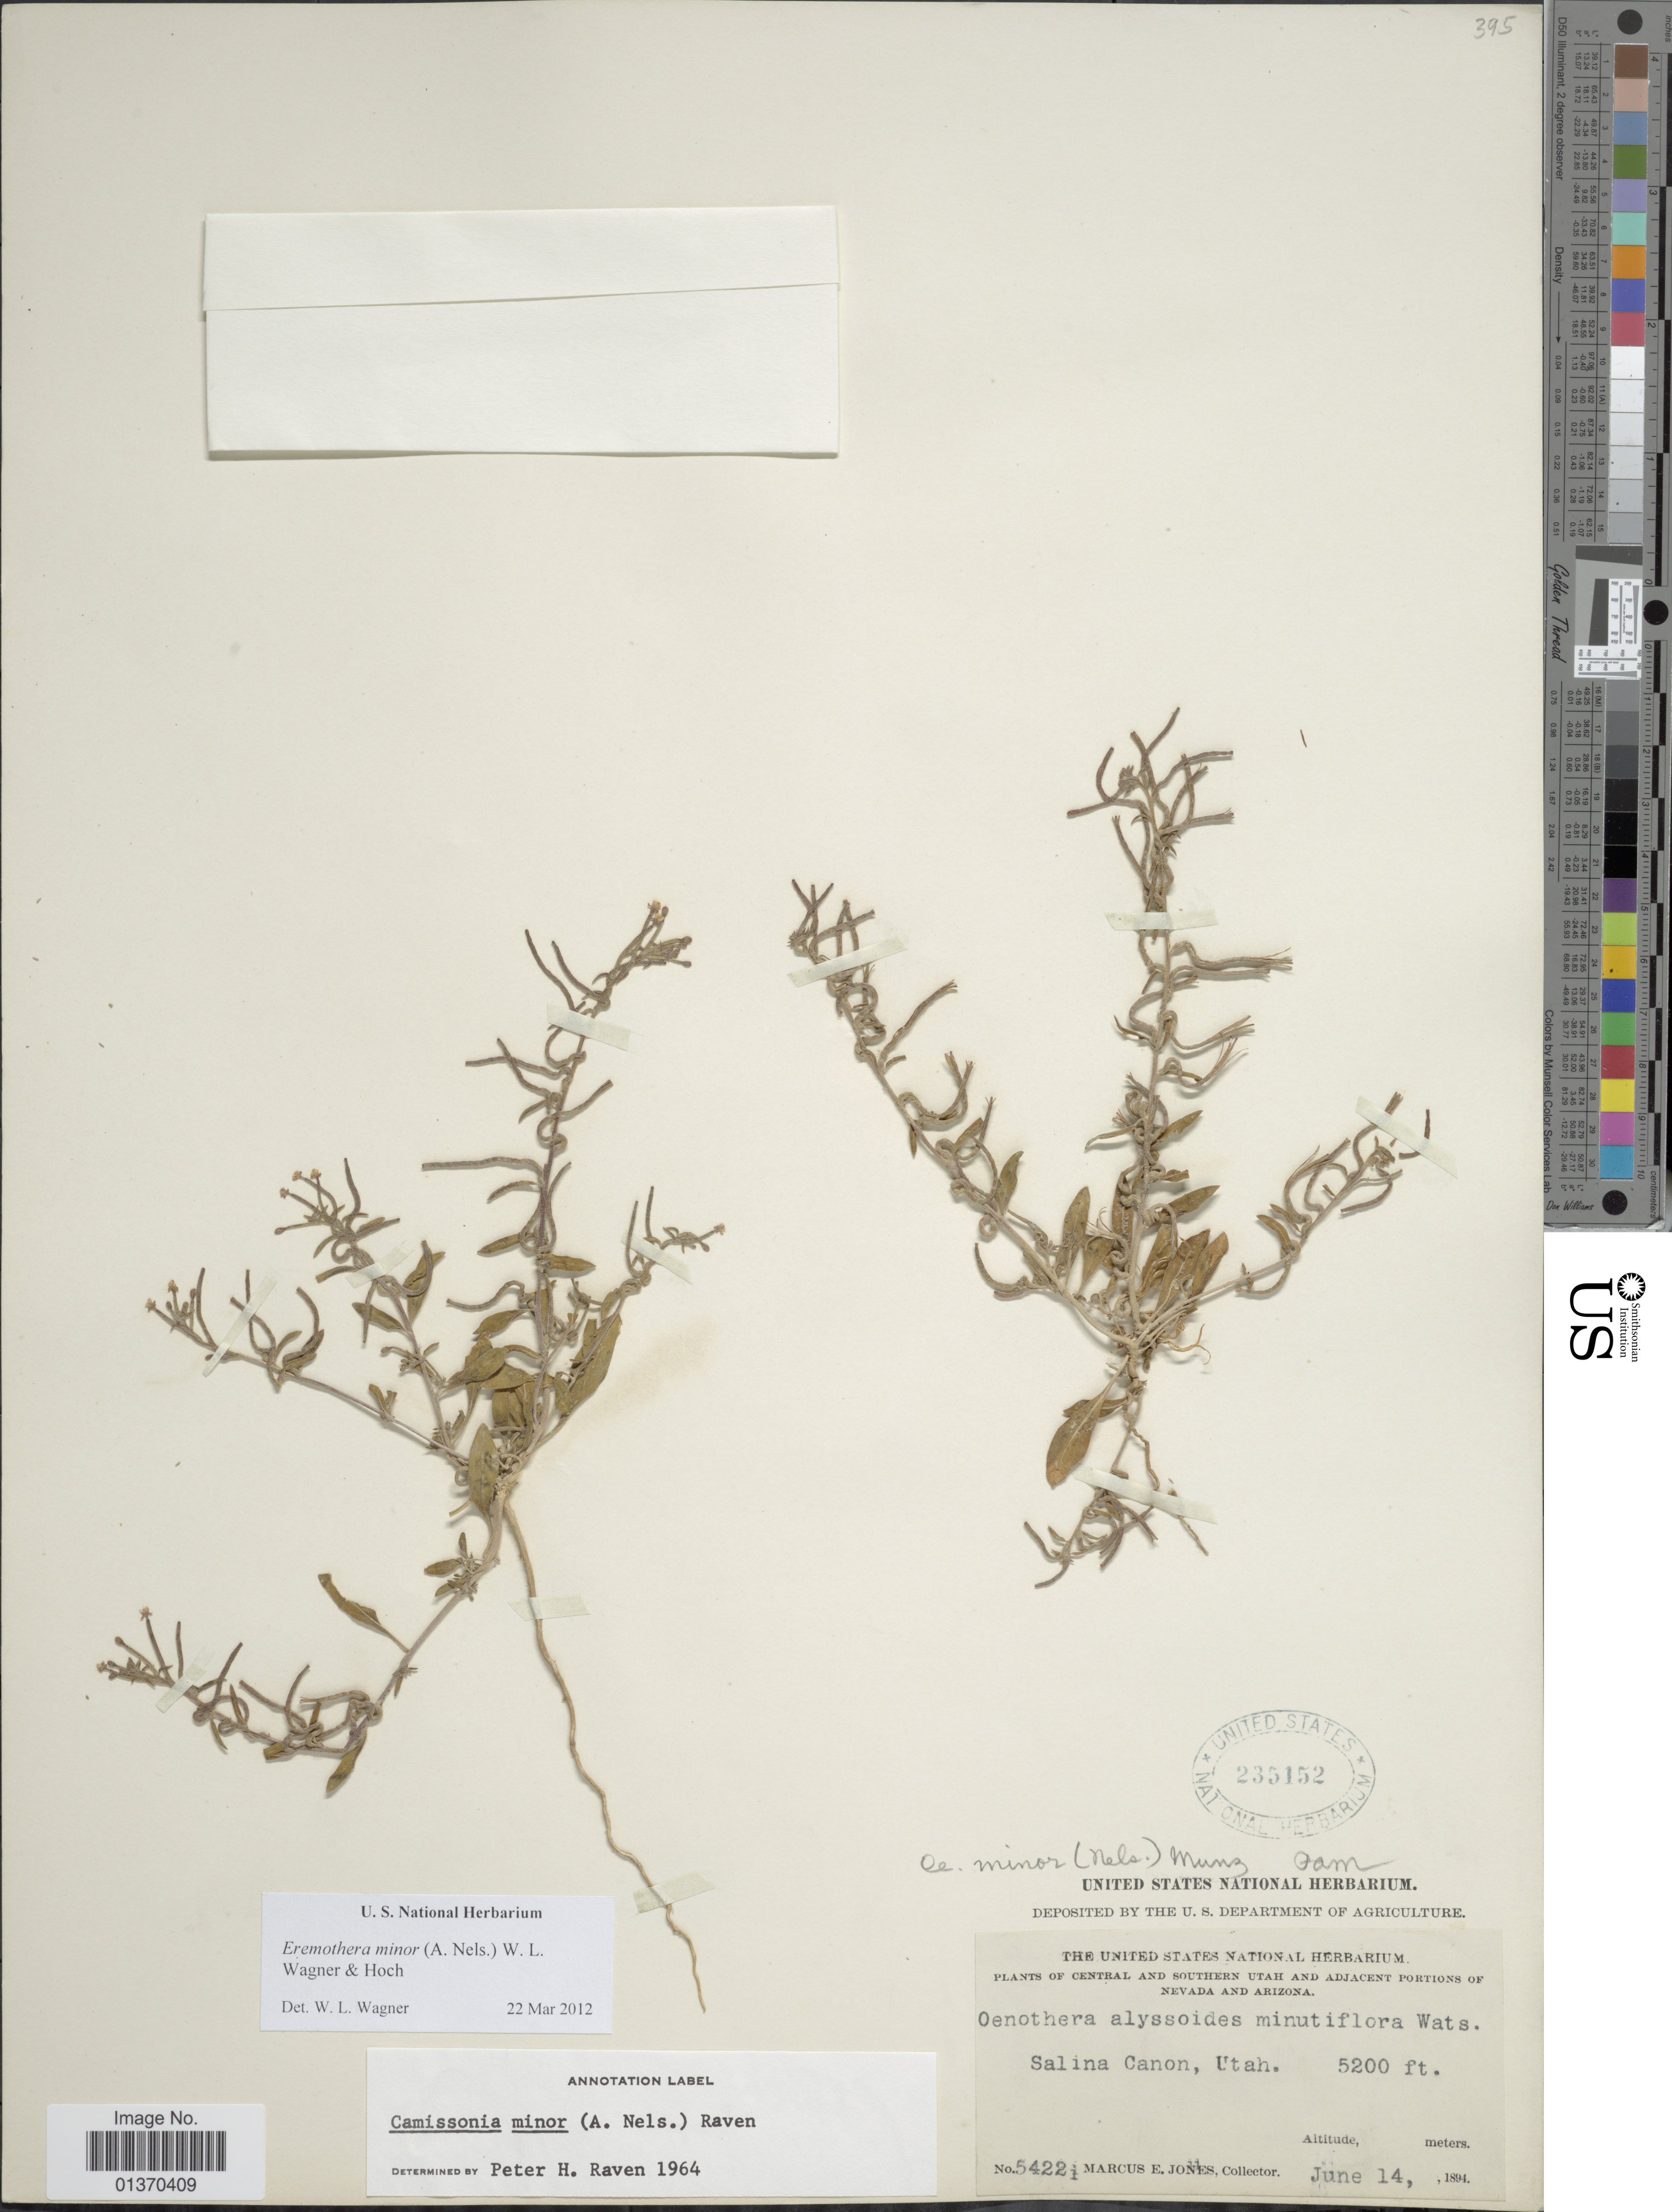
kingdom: Plantae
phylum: Tracheophyta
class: Magnoliopsida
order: Myrtales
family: Onagraceae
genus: Eremothera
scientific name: Eremothera minor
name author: (A. Nelson) W.L. Wagner & Hoch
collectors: M. E. Jones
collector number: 5422i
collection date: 1894-06-14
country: United States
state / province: Utah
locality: Central and southern Utah and adjacent portions of nevada and arizona, Salina Canon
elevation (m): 1585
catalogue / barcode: US 235152